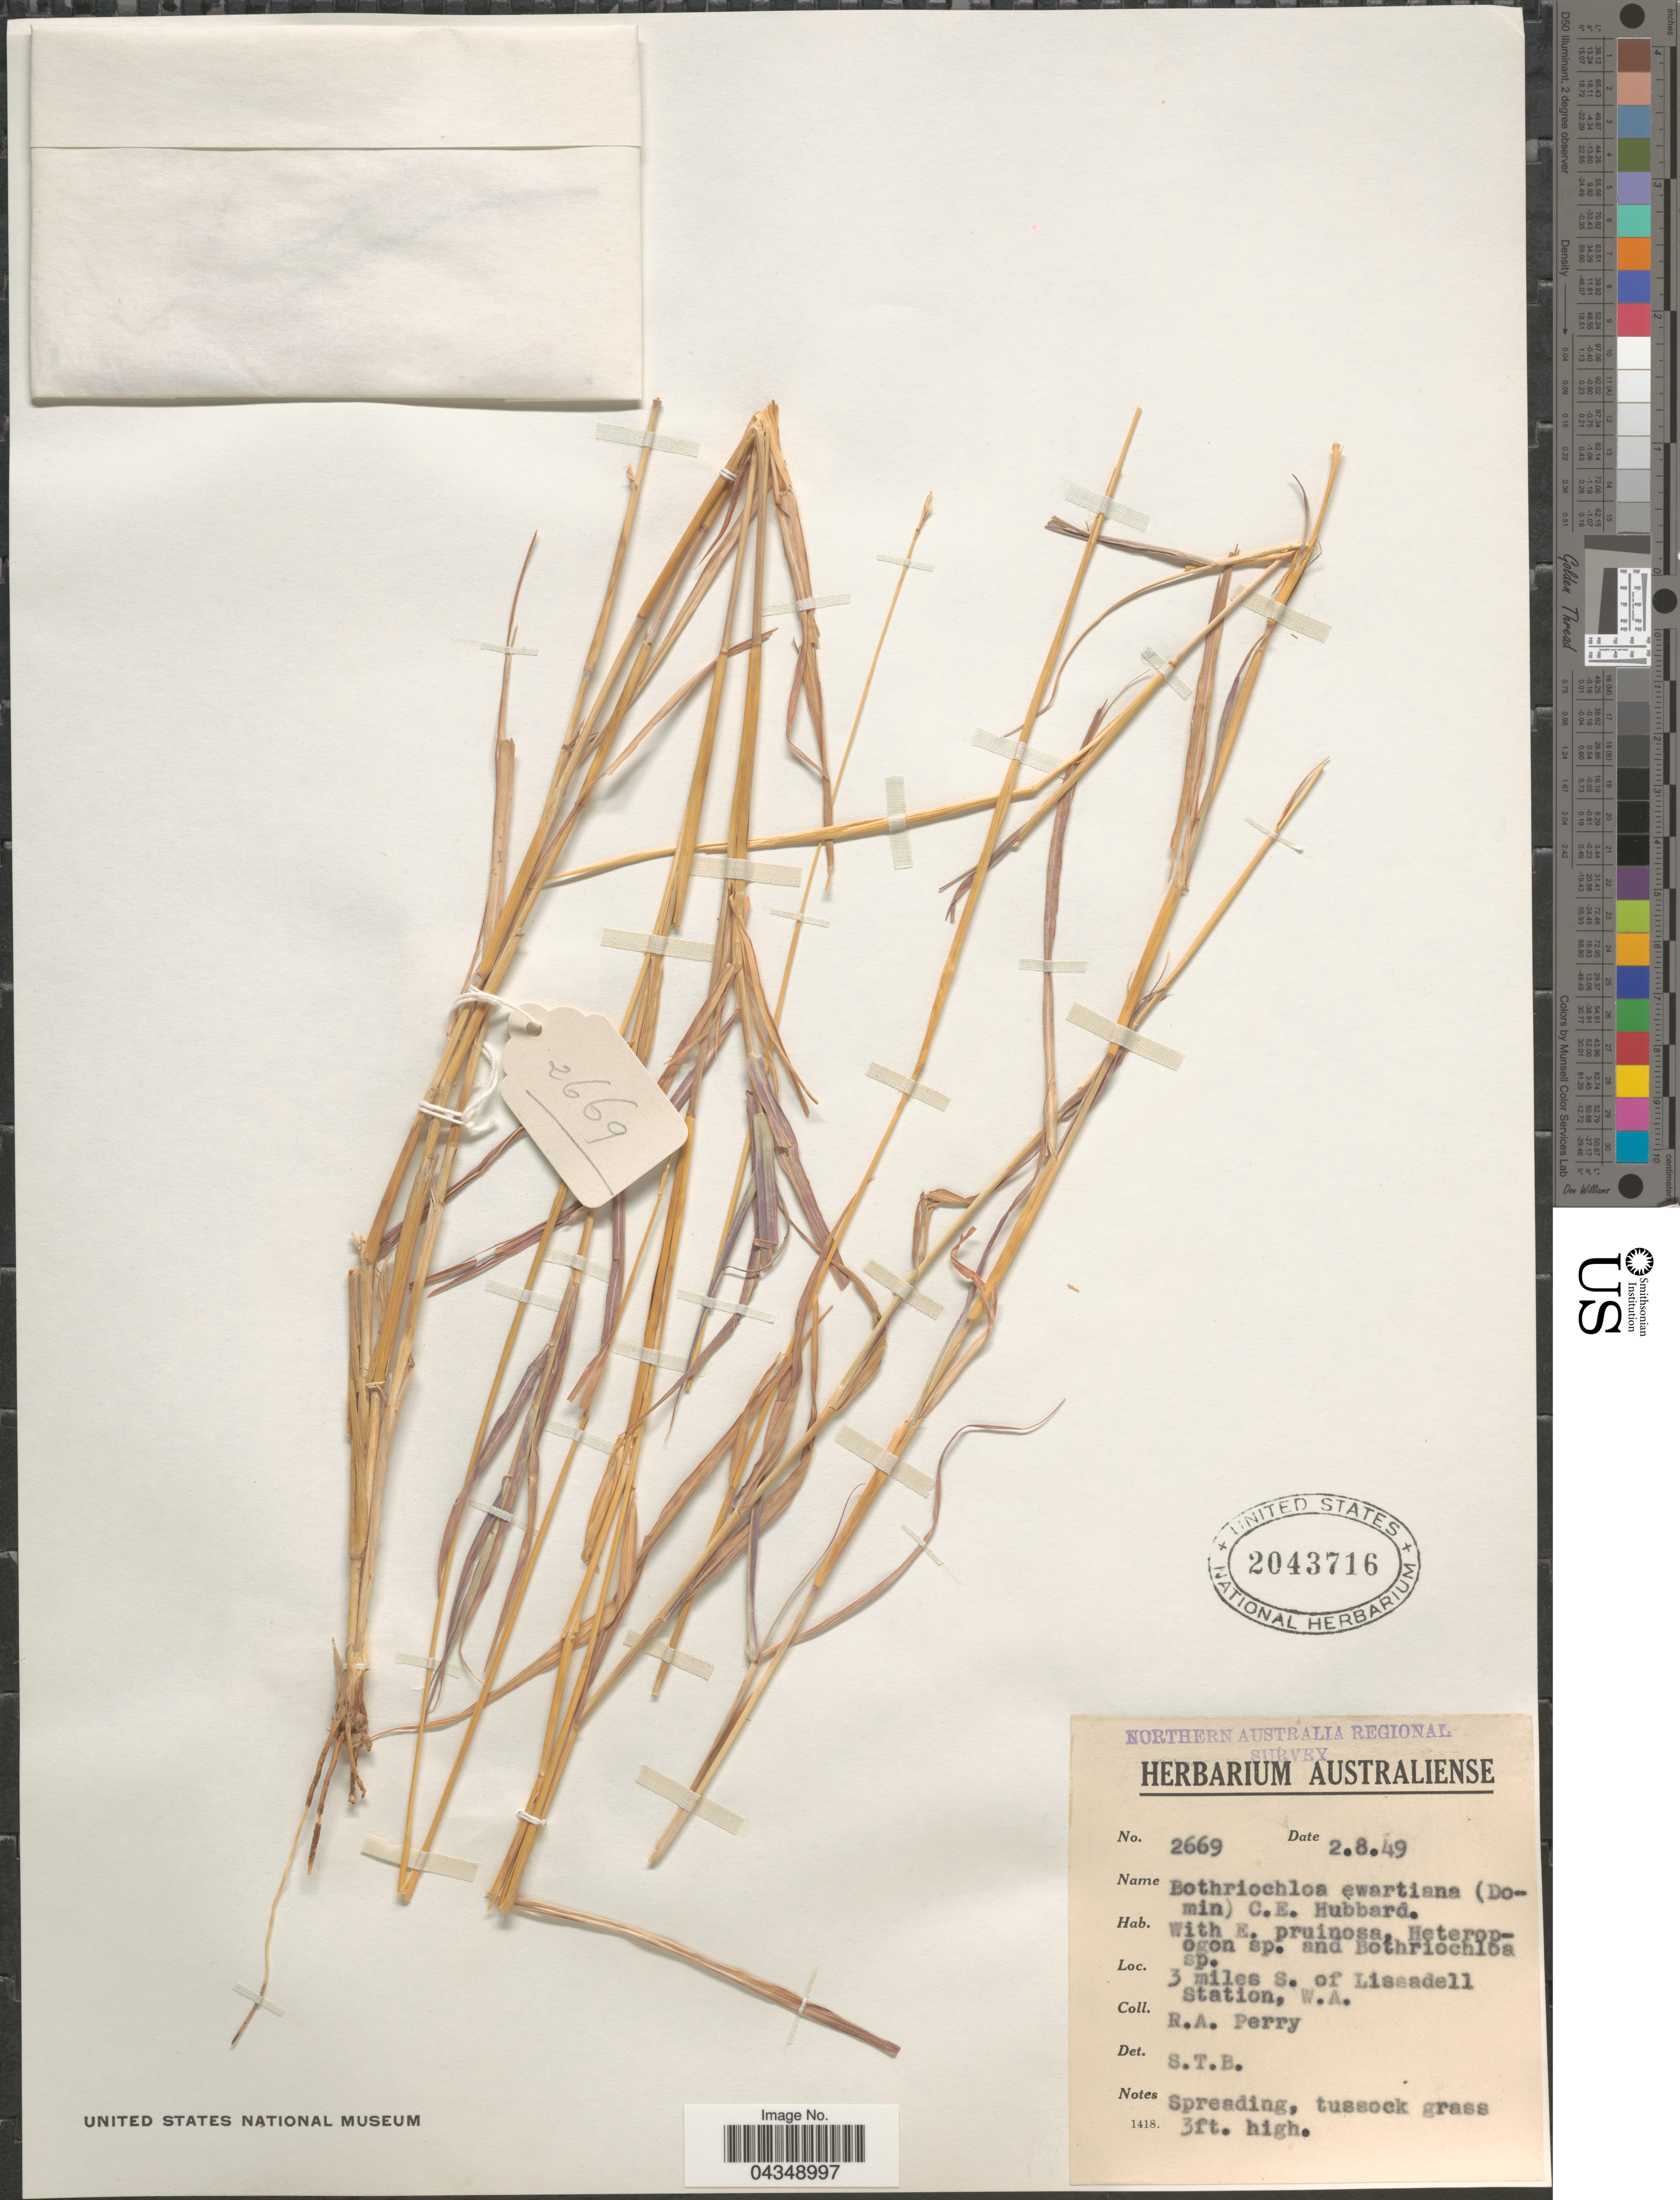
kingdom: Plantae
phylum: Tracheophyta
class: Liliopsida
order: Poales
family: Poaceae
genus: Bothriochloa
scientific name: Bothriochloa ewartiana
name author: (Domin) C. E. Hubb.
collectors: Perry, R. A.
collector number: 2669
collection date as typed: Transcribed d/m/y: 2/8/49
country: Australia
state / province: Western Australia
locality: Northern Australia Regional Survey. 3 miles S. of Lissadell Station.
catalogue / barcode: US 2043716